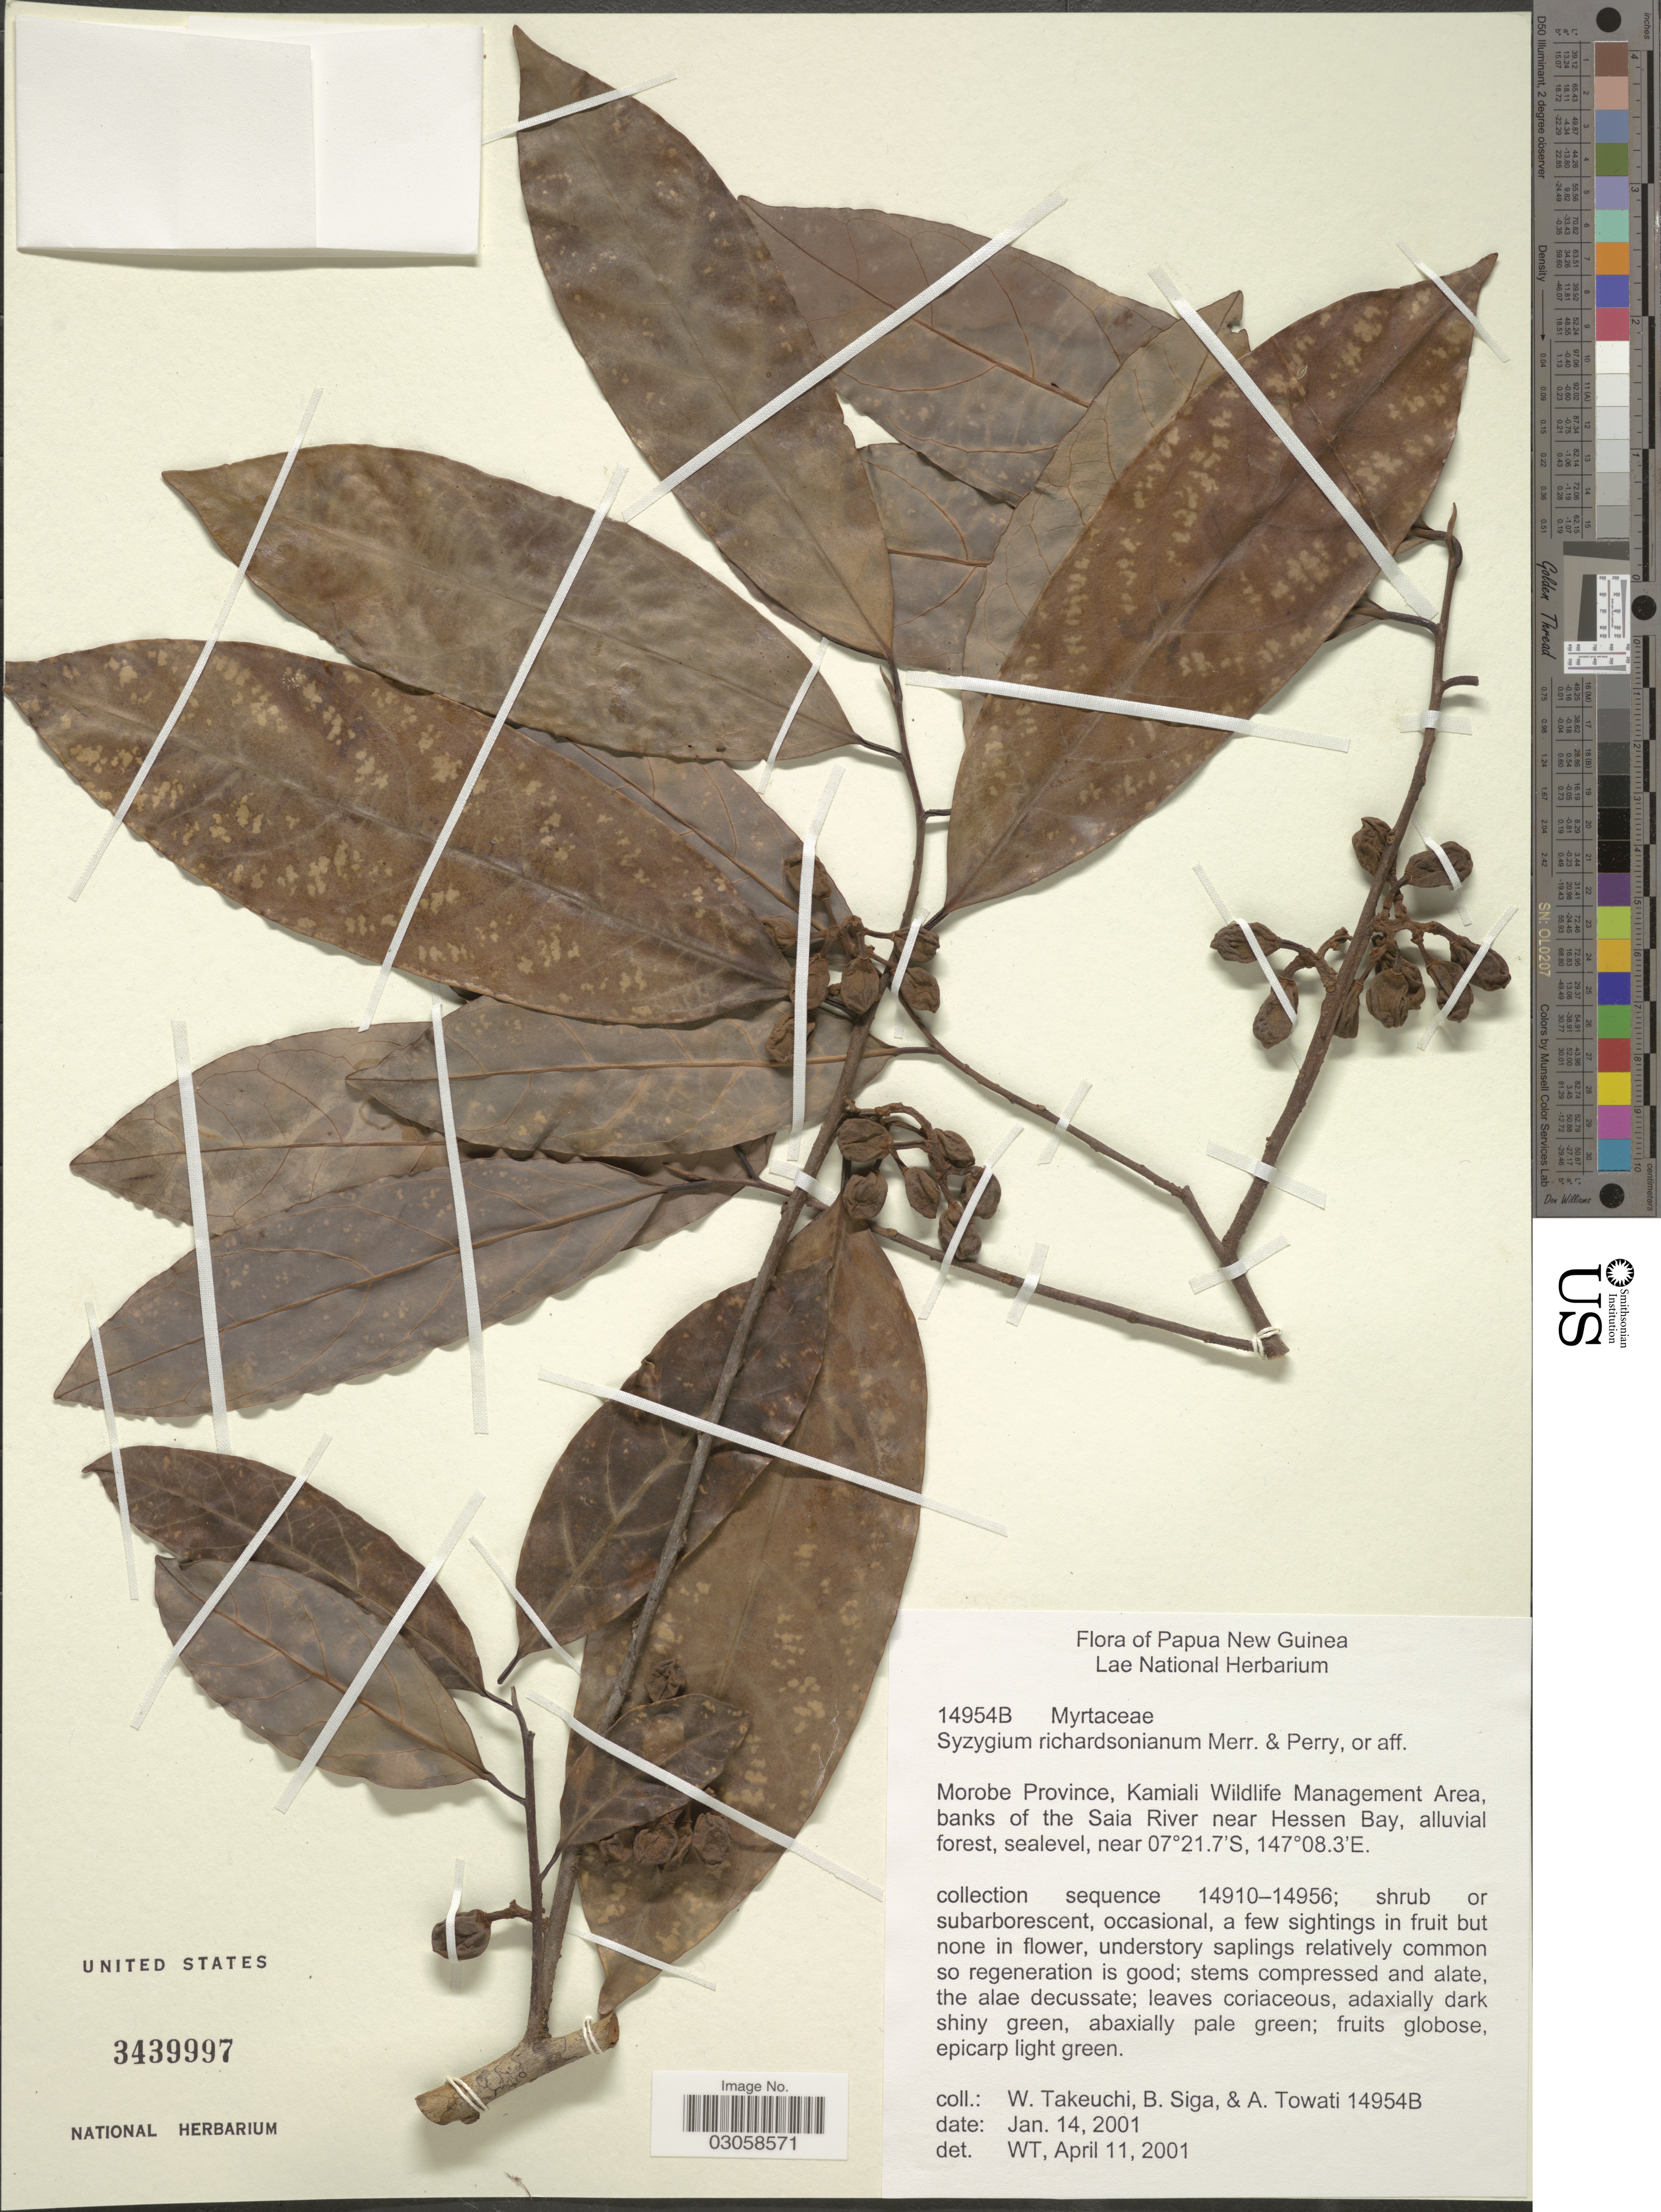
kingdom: Plantae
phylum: Tracheophyta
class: Magnoliopsida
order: Myrtales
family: Myrtaceae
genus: Syzygium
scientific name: Syzygium richardsonianum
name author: Merr. & L.M. Perry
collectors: W. Takeuchi, B. Siga & A. Towati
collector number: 14954B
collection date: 2001-01-14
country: Papua New Guinea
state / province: Morobe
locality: Kamiali Wildlife Management Area, banks of the Saia River near Hessen Bay, alluvial forest.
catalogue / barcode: US 3439997